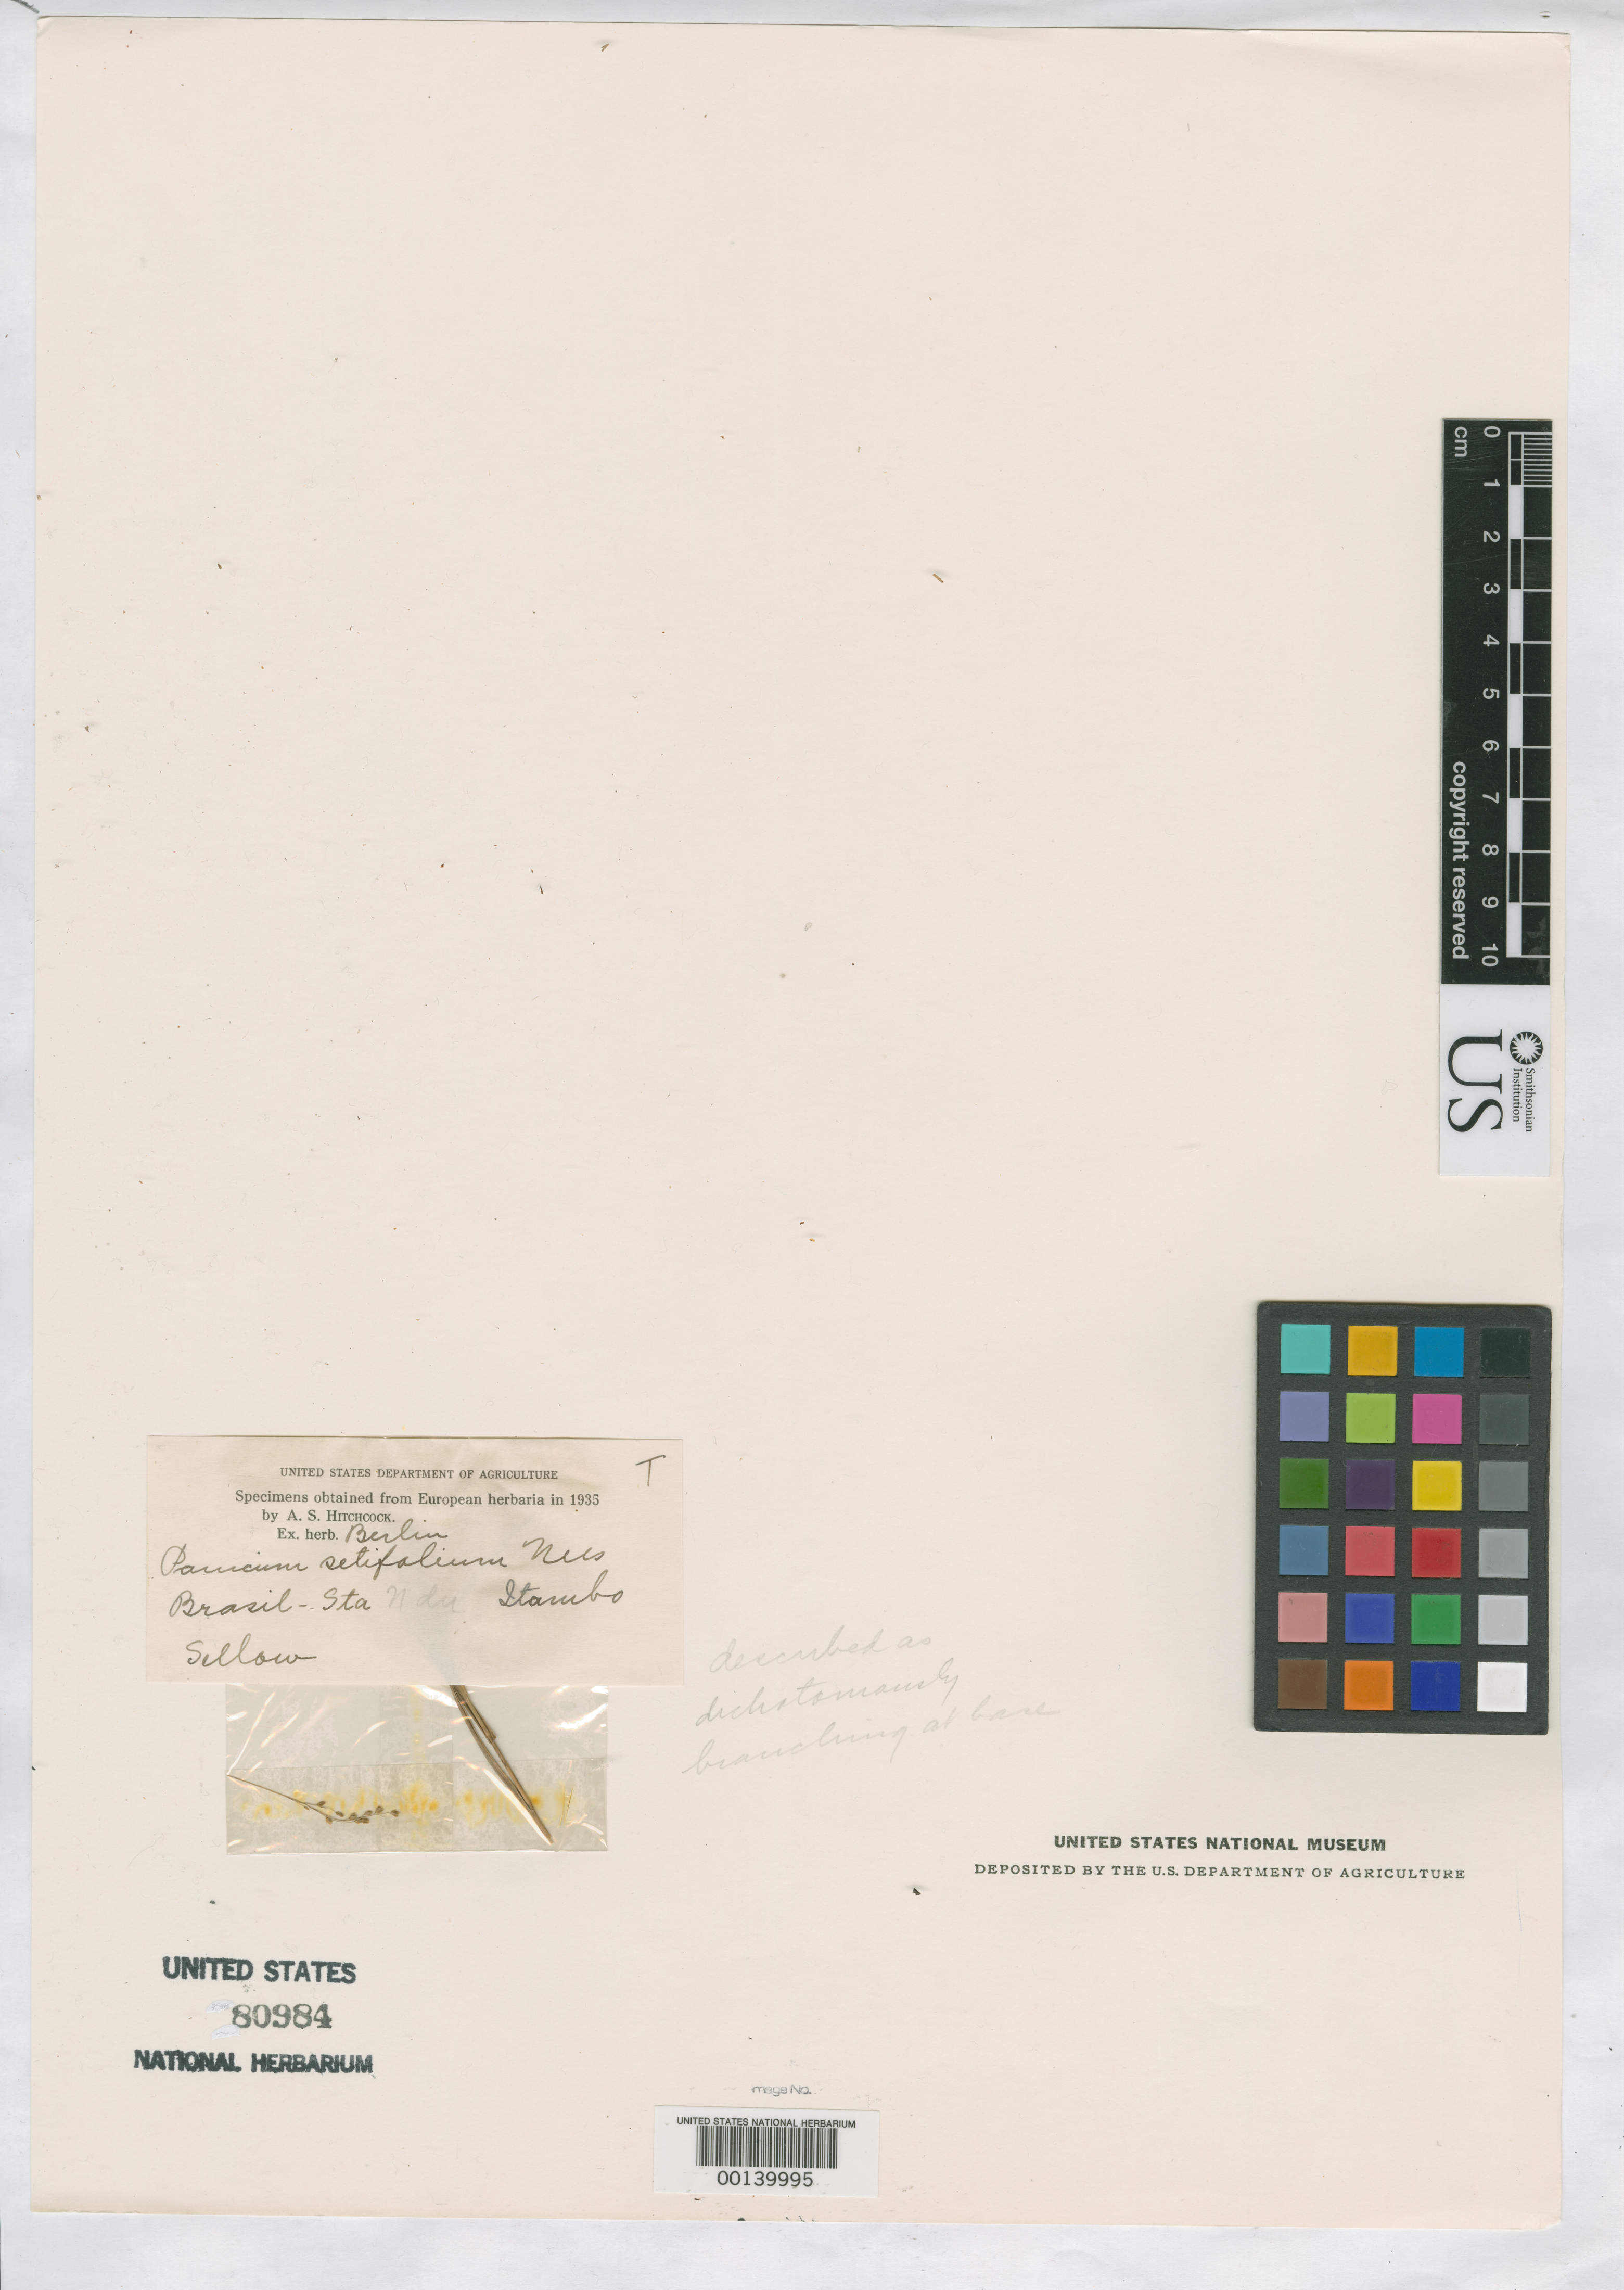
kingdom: Plantae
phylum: Tracheophyta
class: Liliopsida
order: Poales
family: Poaceae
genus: Panicum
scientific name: Panicum setifolium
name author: Nees in Mart.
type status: Type Fragment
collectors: F. Sellow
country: Brazil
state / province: Minas Gerais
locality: Sta. Itambe.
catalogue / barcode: US 80984